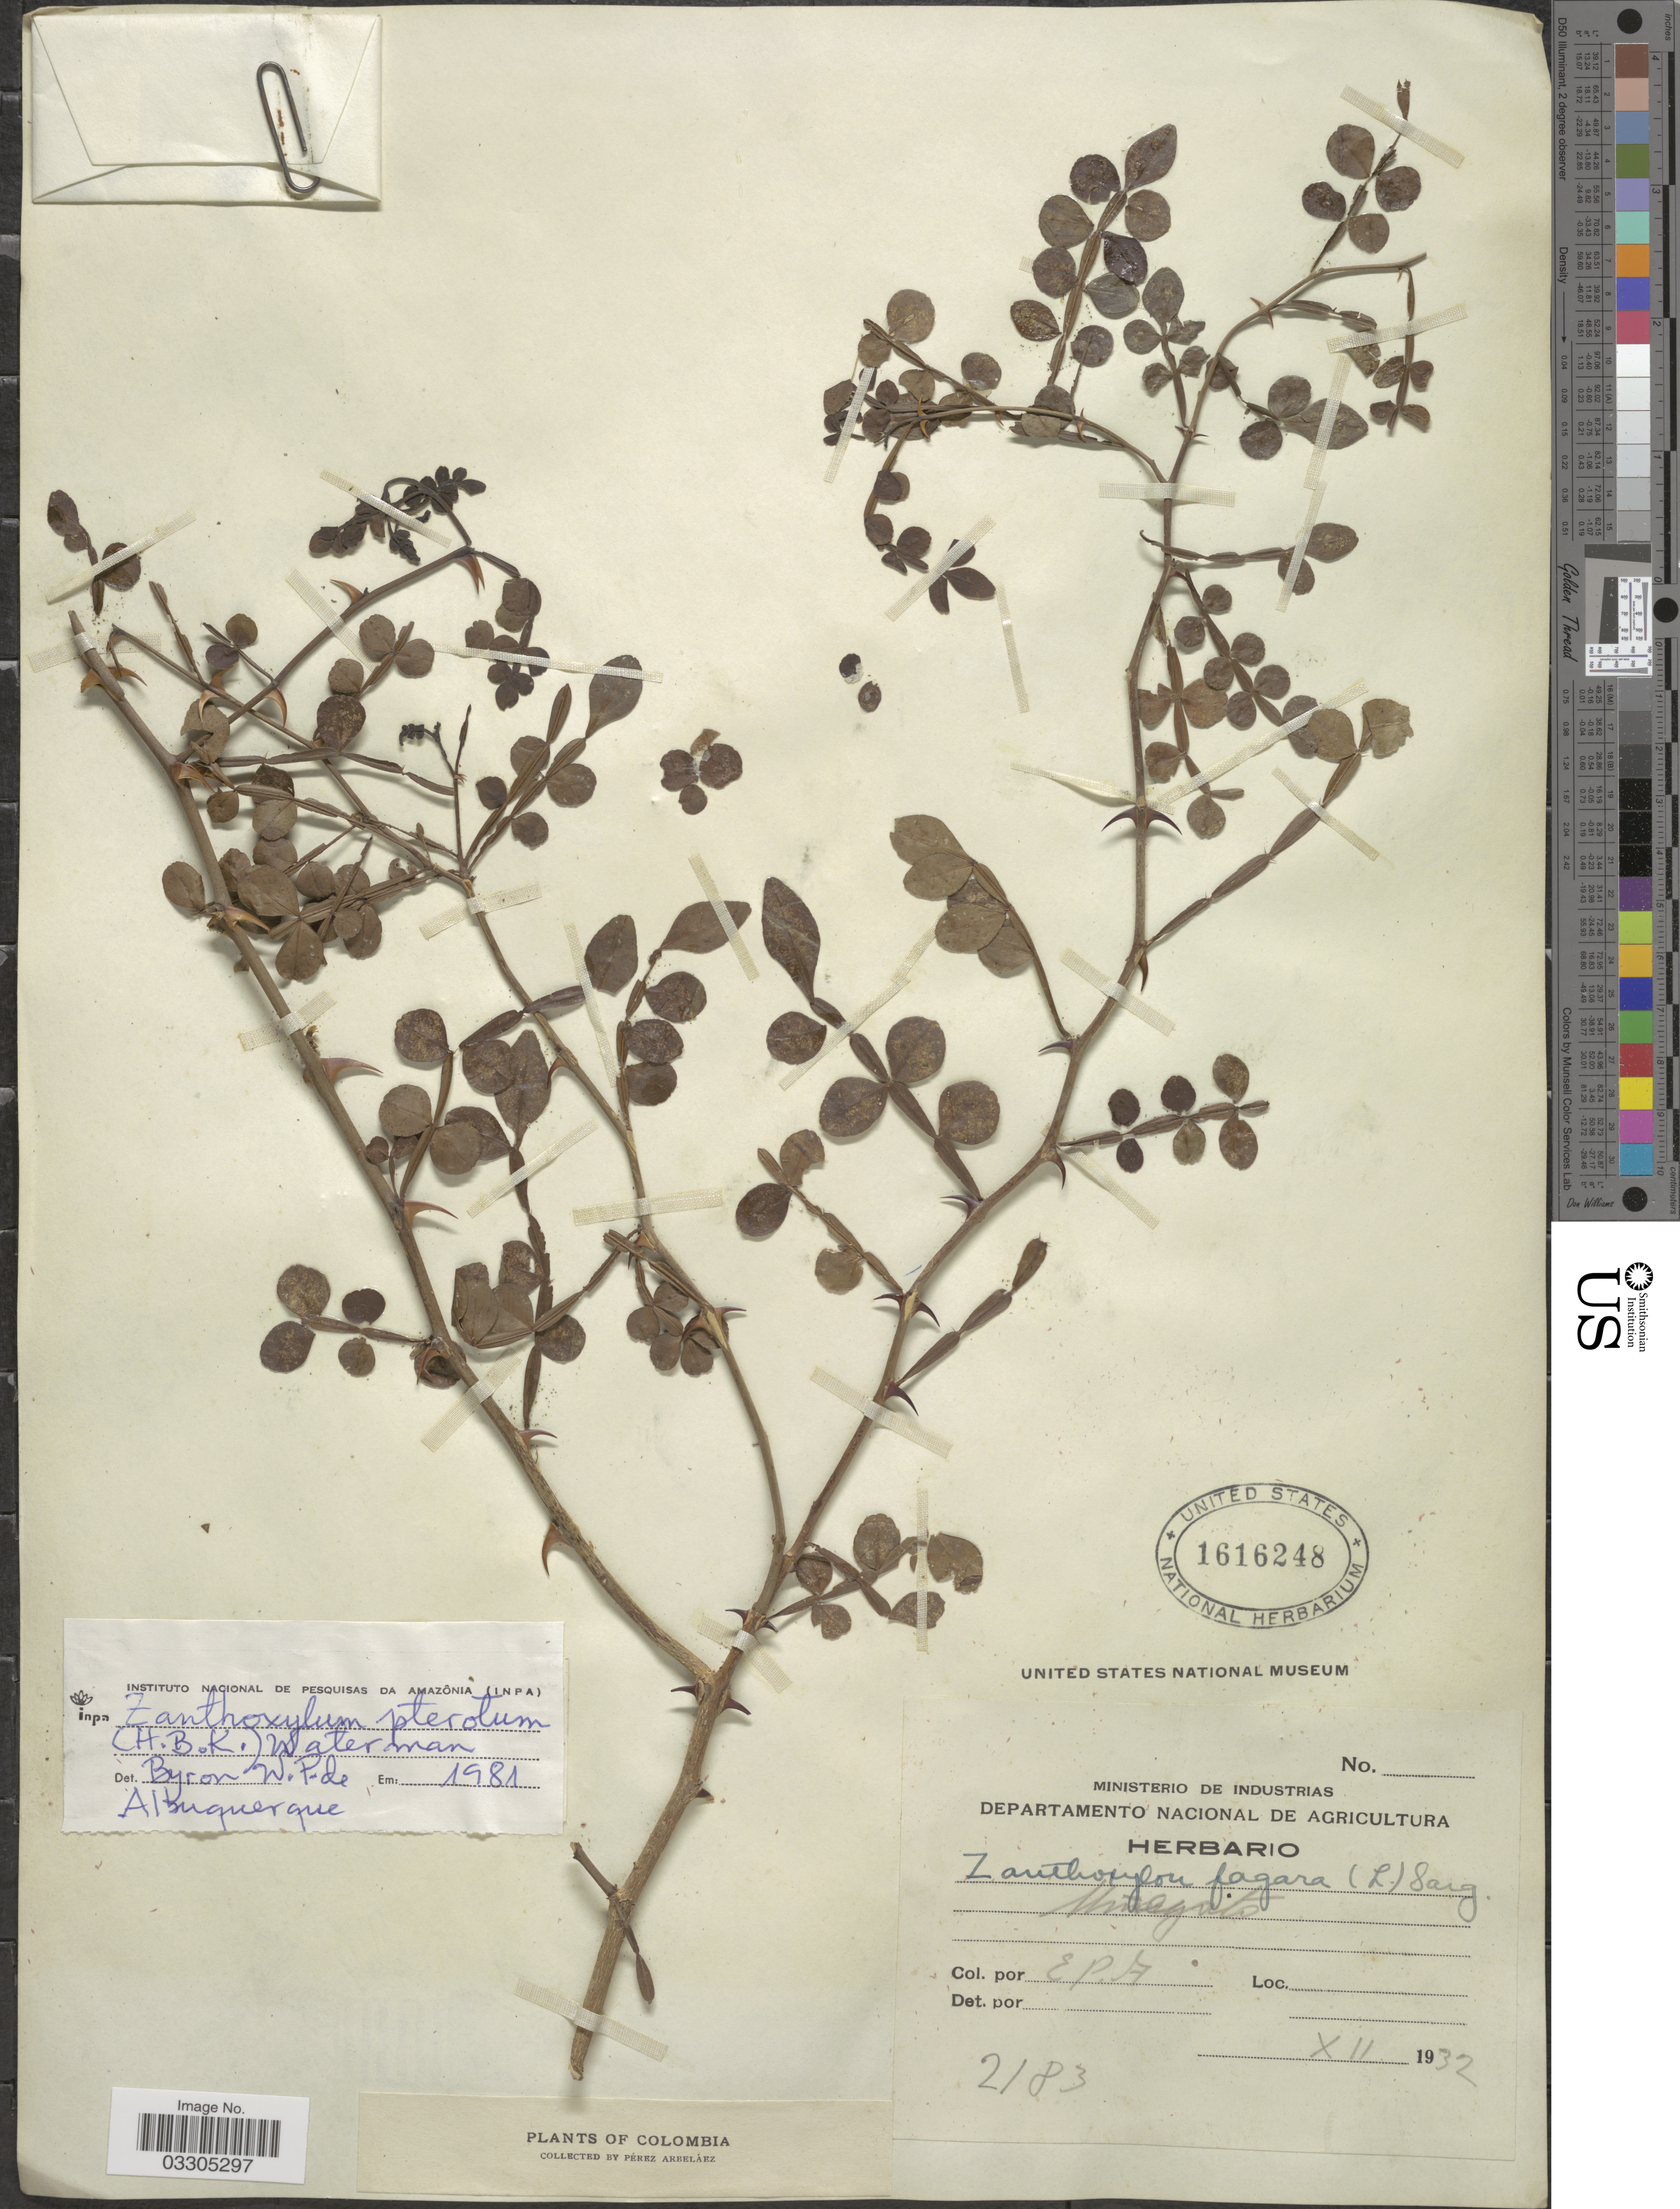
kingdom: Plantae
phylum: Tracheophyta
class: Magnoliopsida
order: Sapindales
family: Rutaceae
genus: Zanthoxylum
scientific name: Zanthoxylum fagara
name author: (L.) Sarg.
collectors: E. Pérez Arbeláez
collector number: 2183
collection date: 1932-12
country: Colombia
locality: Umegaito. [interpreted]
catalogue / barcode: US 1616248